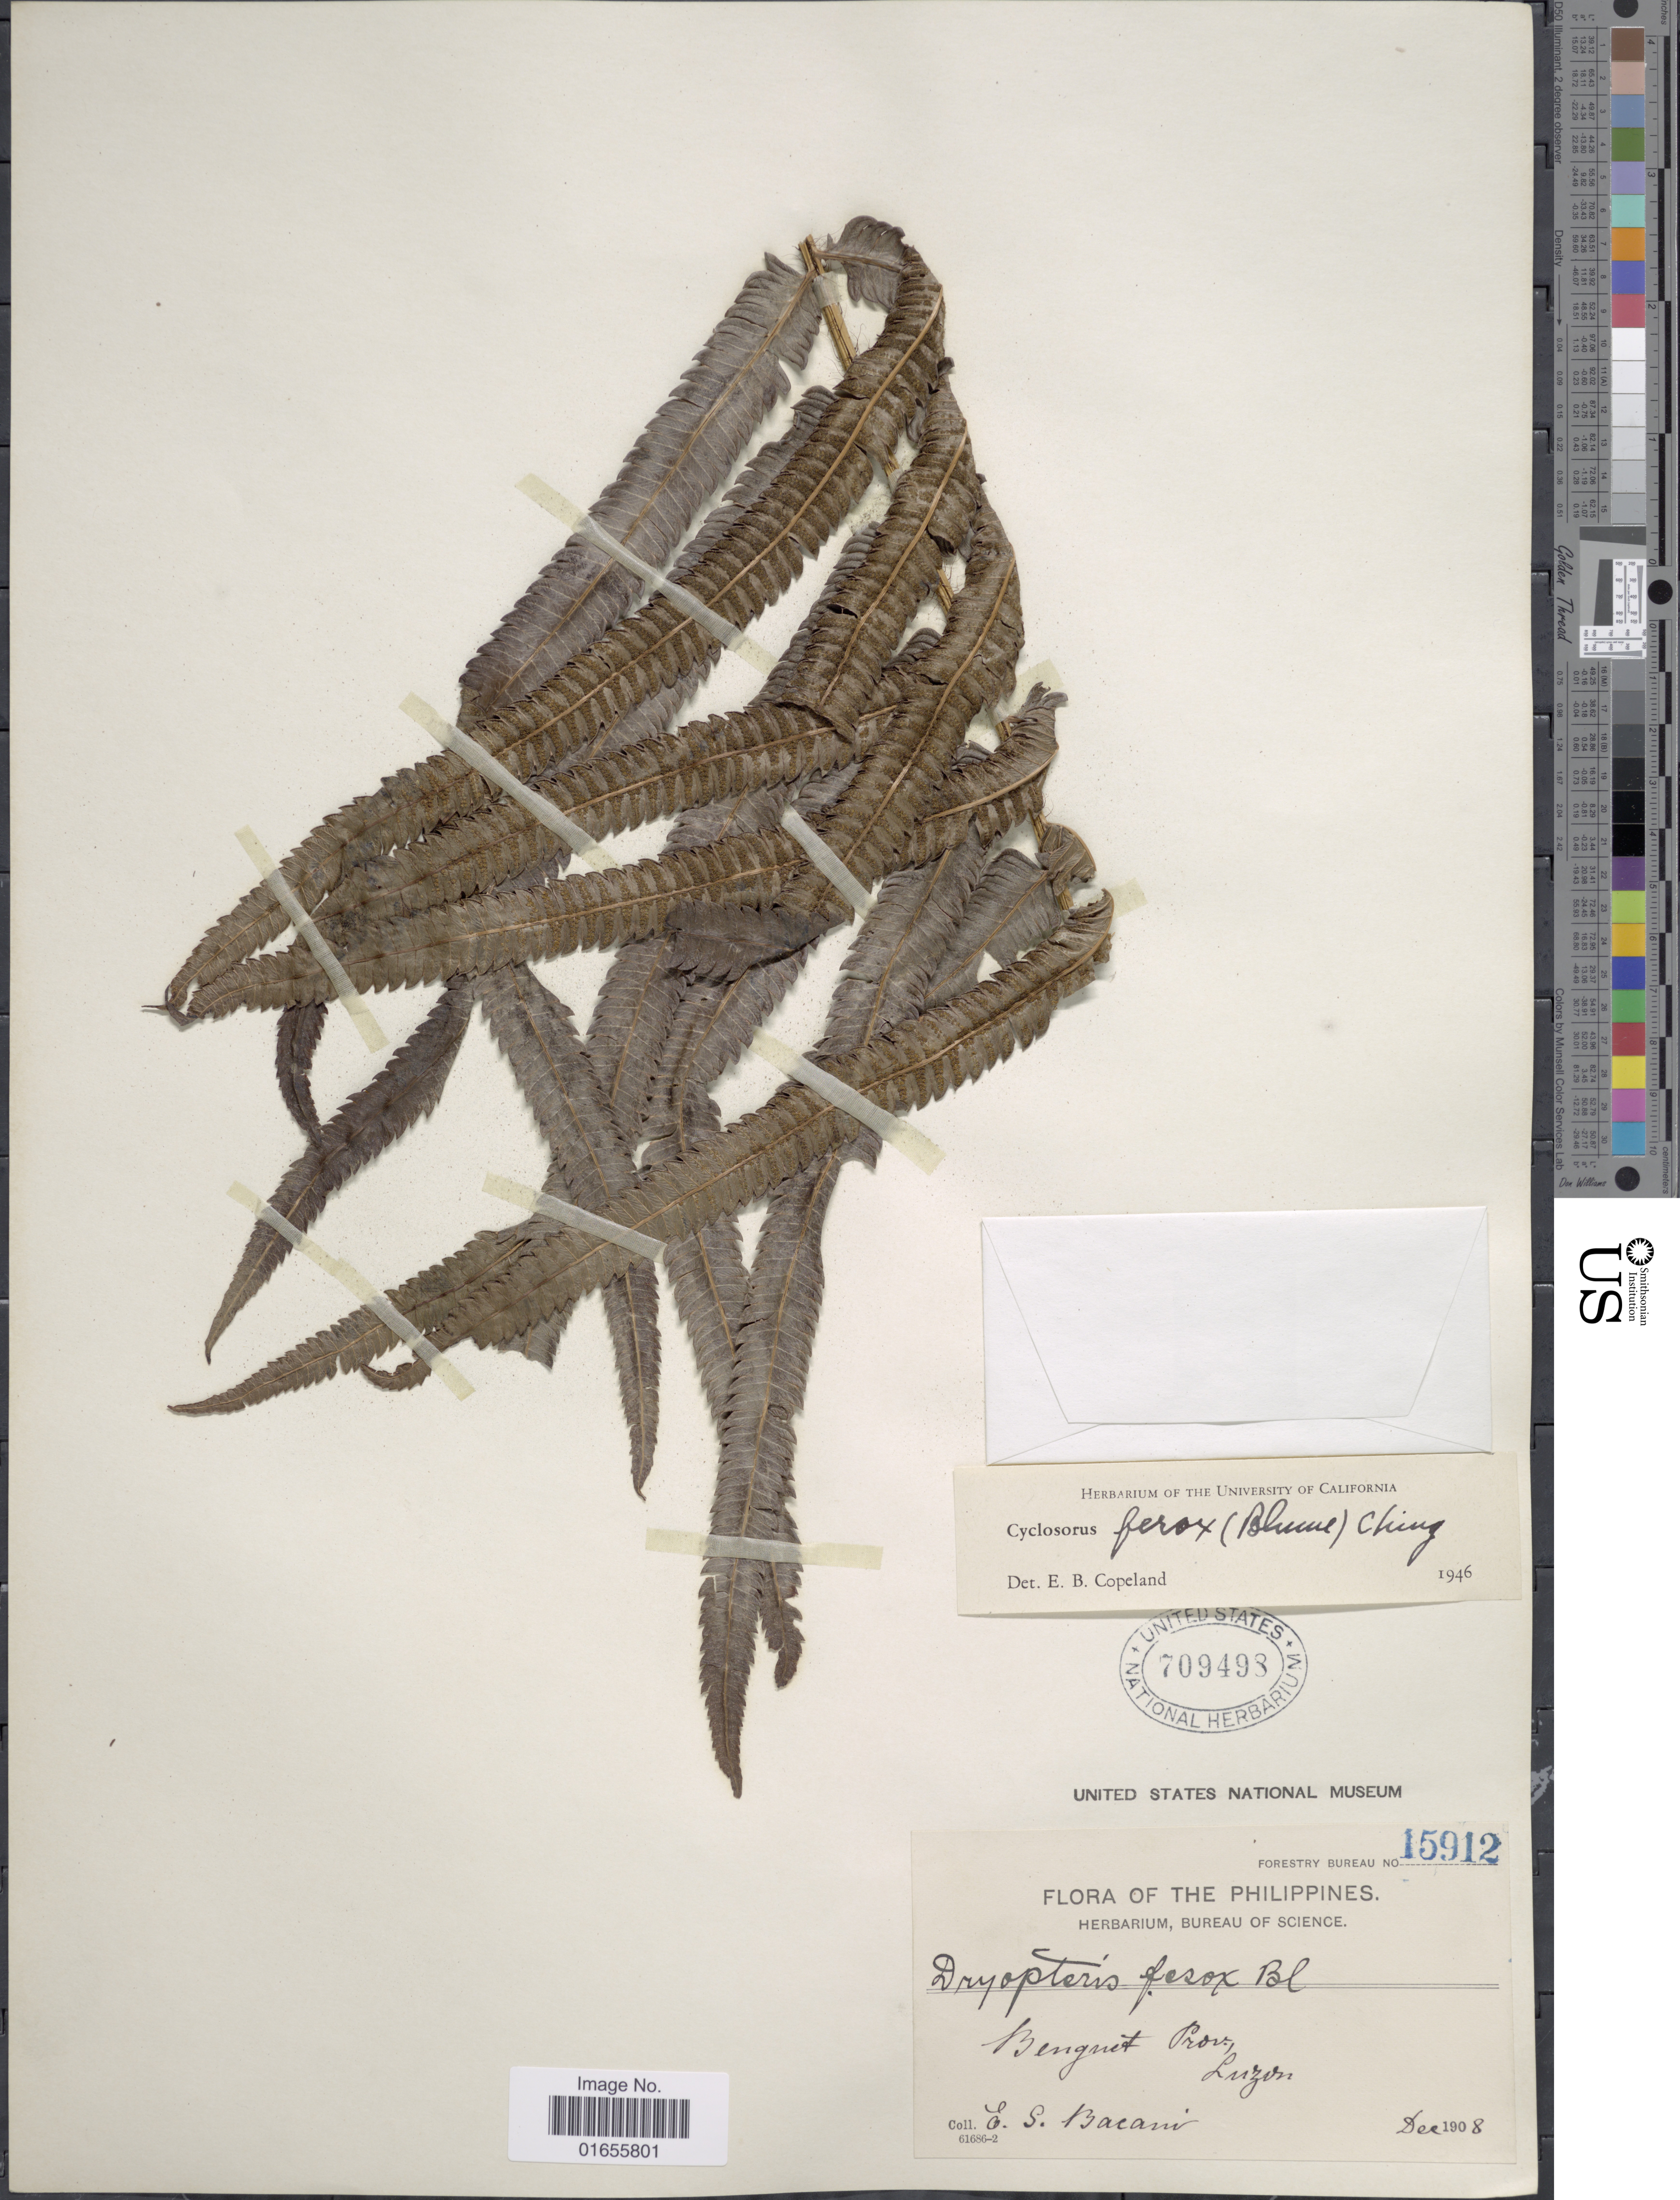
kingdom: Plantae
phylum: Tracheophyta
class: Polypodiopsida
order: Polypodiales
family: Thelypteridaceae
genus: Chingia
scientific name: Chingia ferox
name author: (Blume) Holttum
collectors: E. Bacani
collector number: Forestry Bureau 15912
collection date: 1908-12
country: Philippines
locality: Bengnet Prov. Luzon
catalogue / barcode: US 709498